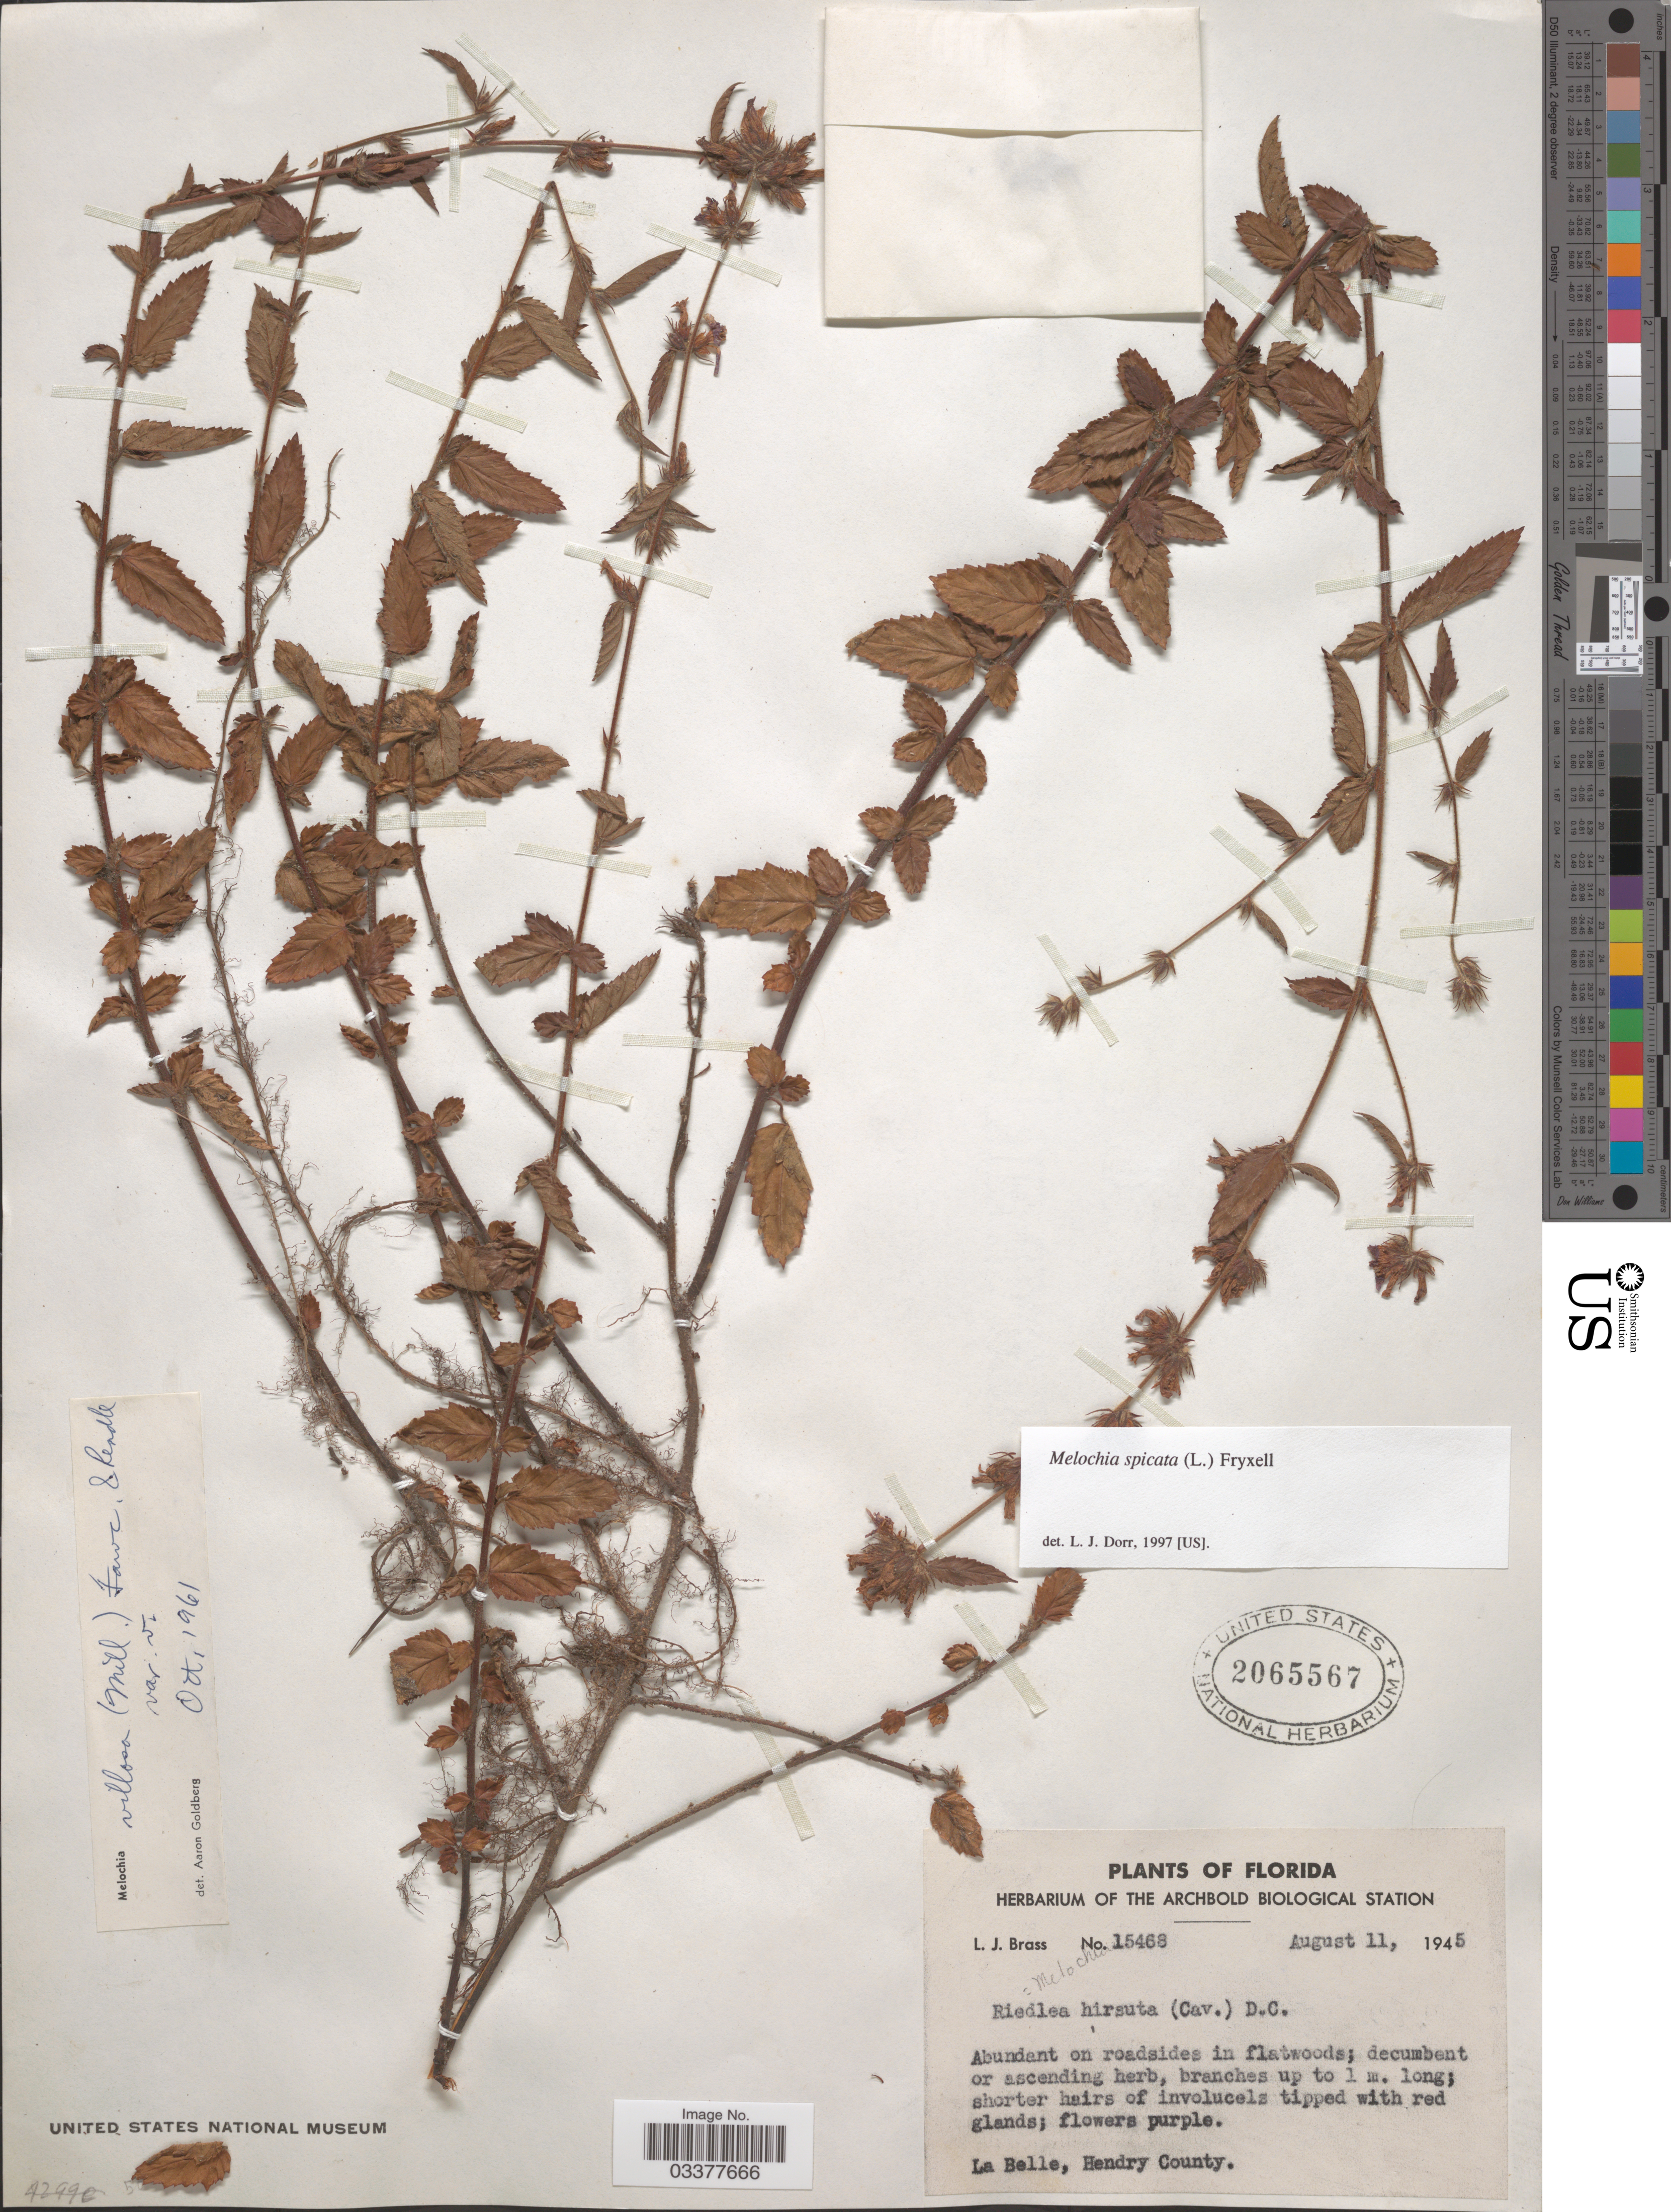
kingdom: Plantae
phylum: Tracheophyta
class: Magnoliopsida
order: Malvales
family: Malvaceae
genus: Melochia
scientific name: Melochia spicata var. spicata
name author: (L.) Fryxell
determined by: Dorr, L. J., (BOT), Smithsonian Institution - National Museum of Natural History (UNITED STATES)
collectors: L. J. Brass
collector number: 15468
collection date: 1945-08-11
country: United States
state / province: Florida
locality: La Belle, Hendry County.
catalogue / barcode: US 2065567